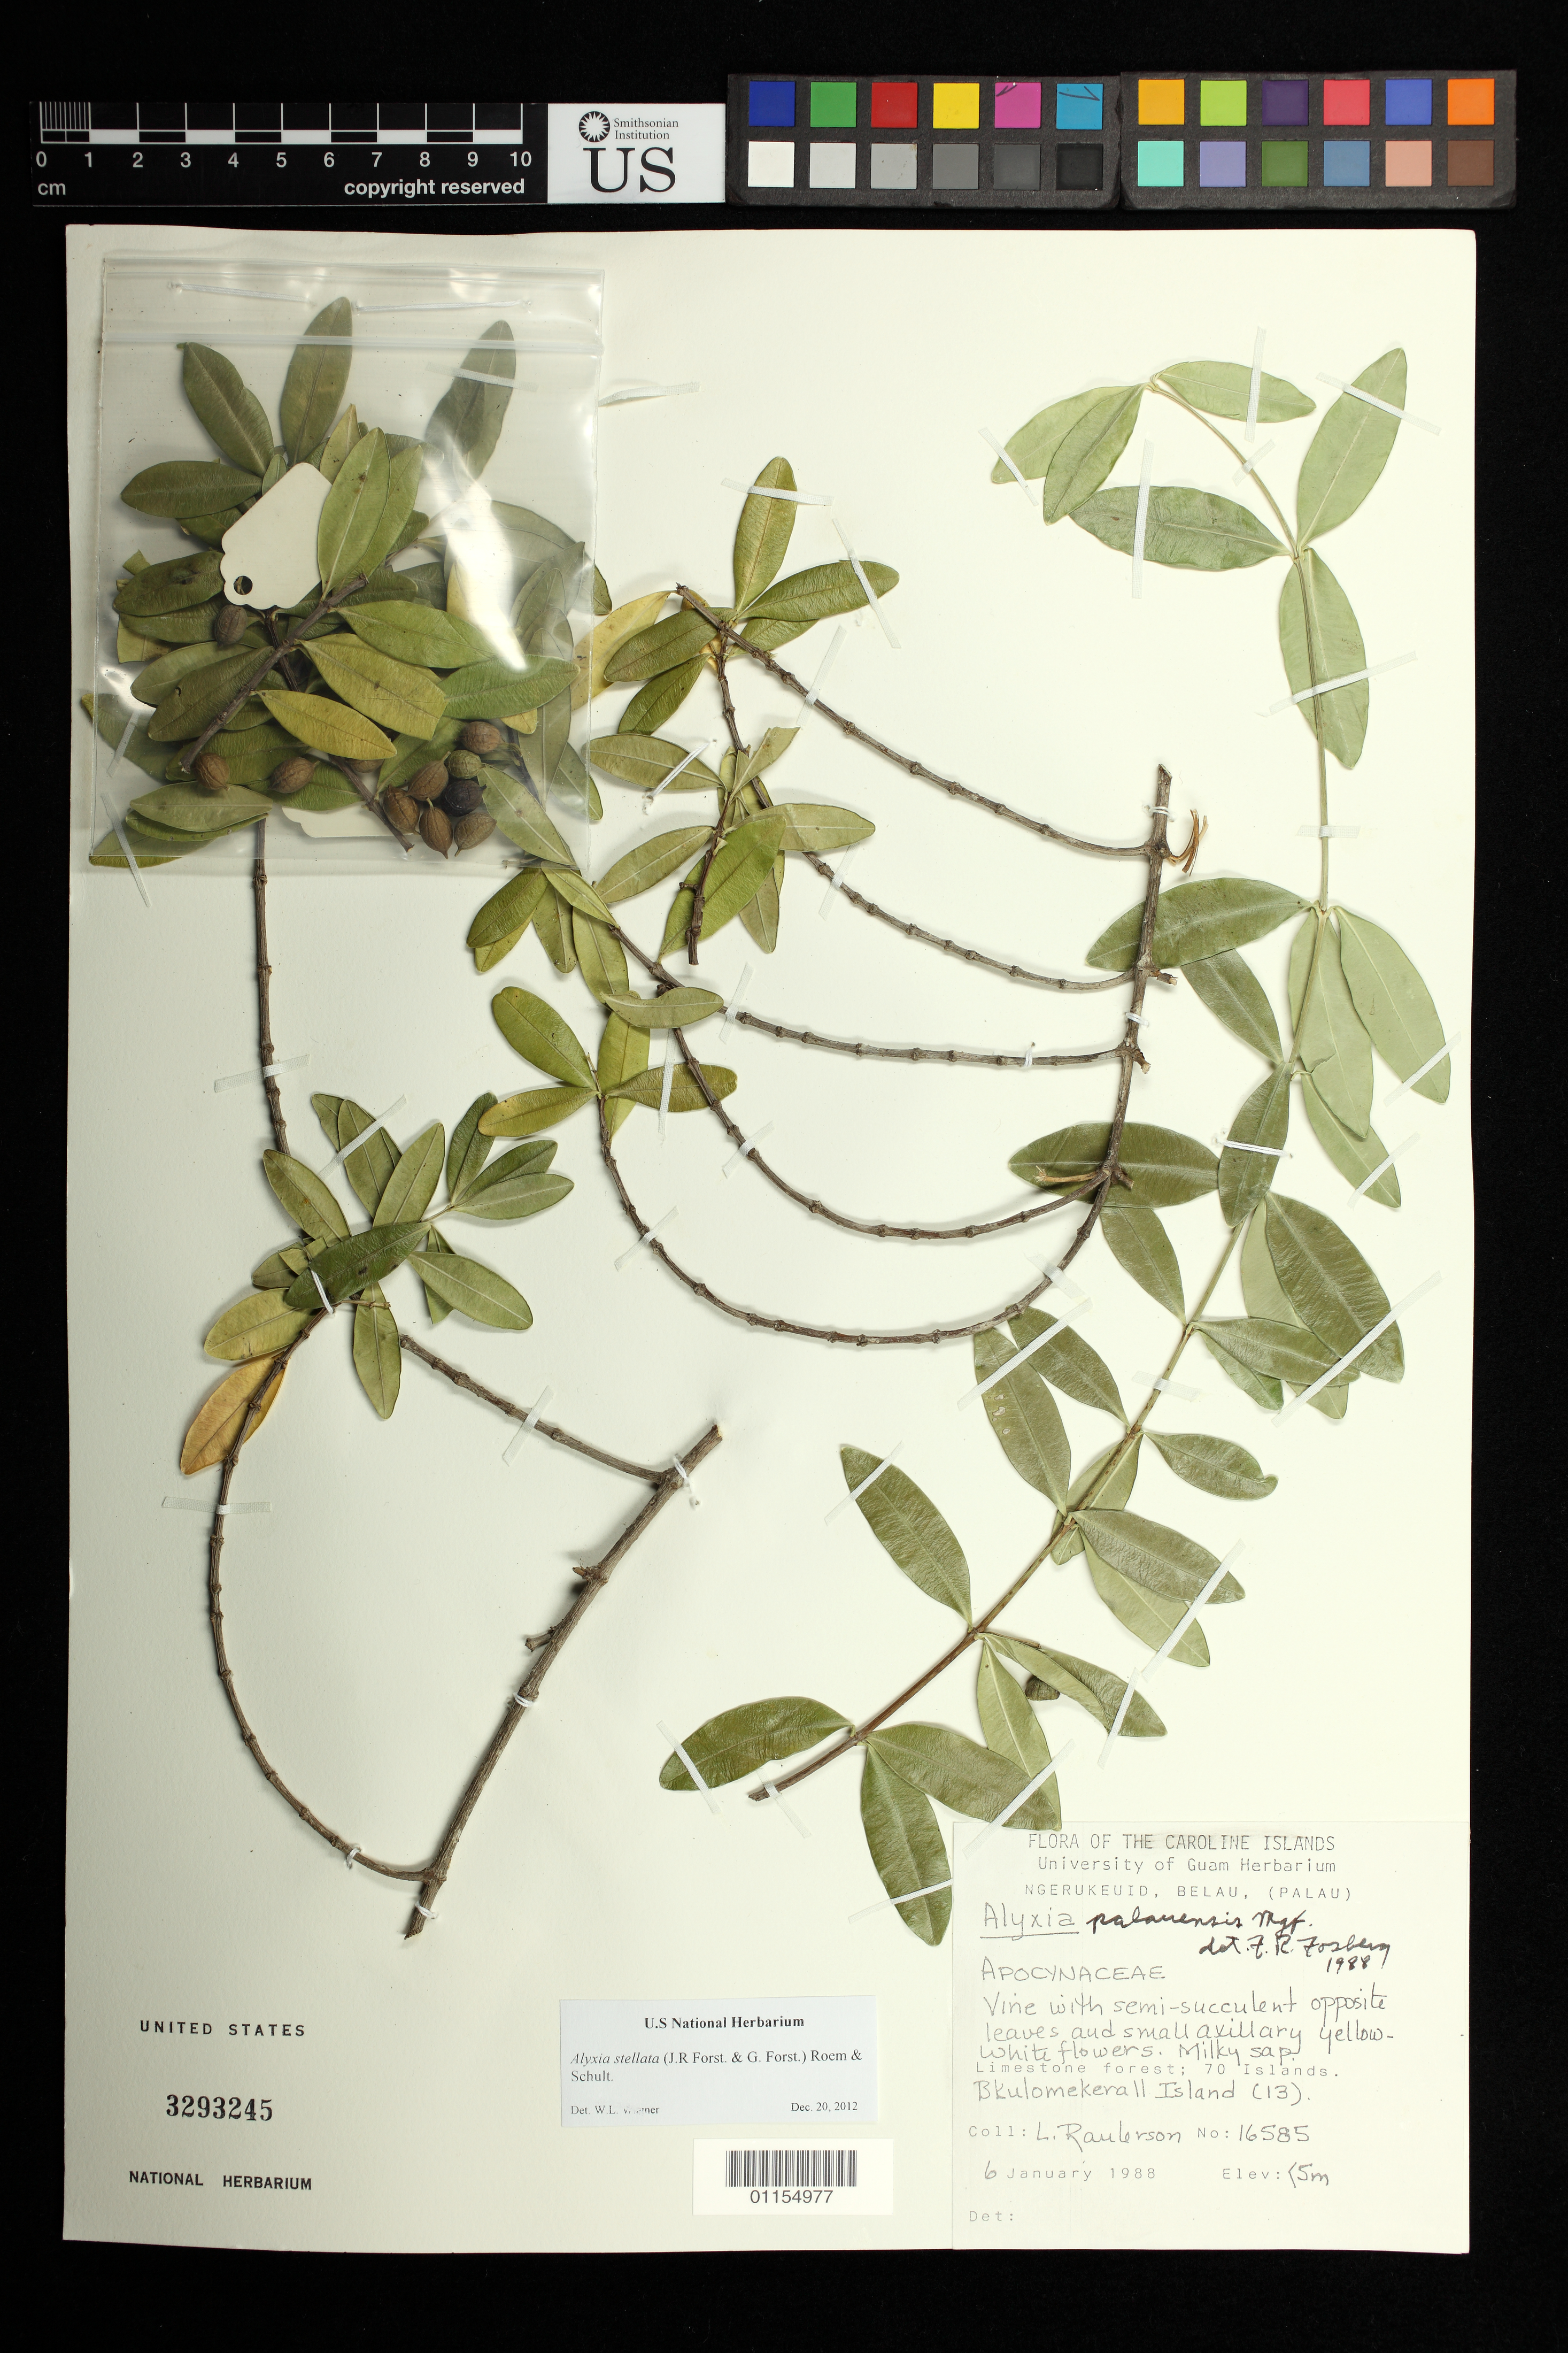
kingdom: Plantae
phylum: Tracheophyta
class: Magnoliopsida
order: Gentianales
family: Apocynaceae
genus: Alyxia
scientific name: Alyxia stellata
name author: (J.R. Forst. & G. Forst.) Roem. & Schult.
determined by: Fosberg, F. R.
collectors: L. Raulerson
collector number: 16585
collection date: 1988-01-06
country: Palau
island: Ngerukeuid [Orukuizu]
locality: Ngerukeuid, 70 islands, Bkulomekerall Island (13).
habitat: Limestone forest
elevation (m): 5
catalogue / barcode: US 3293245